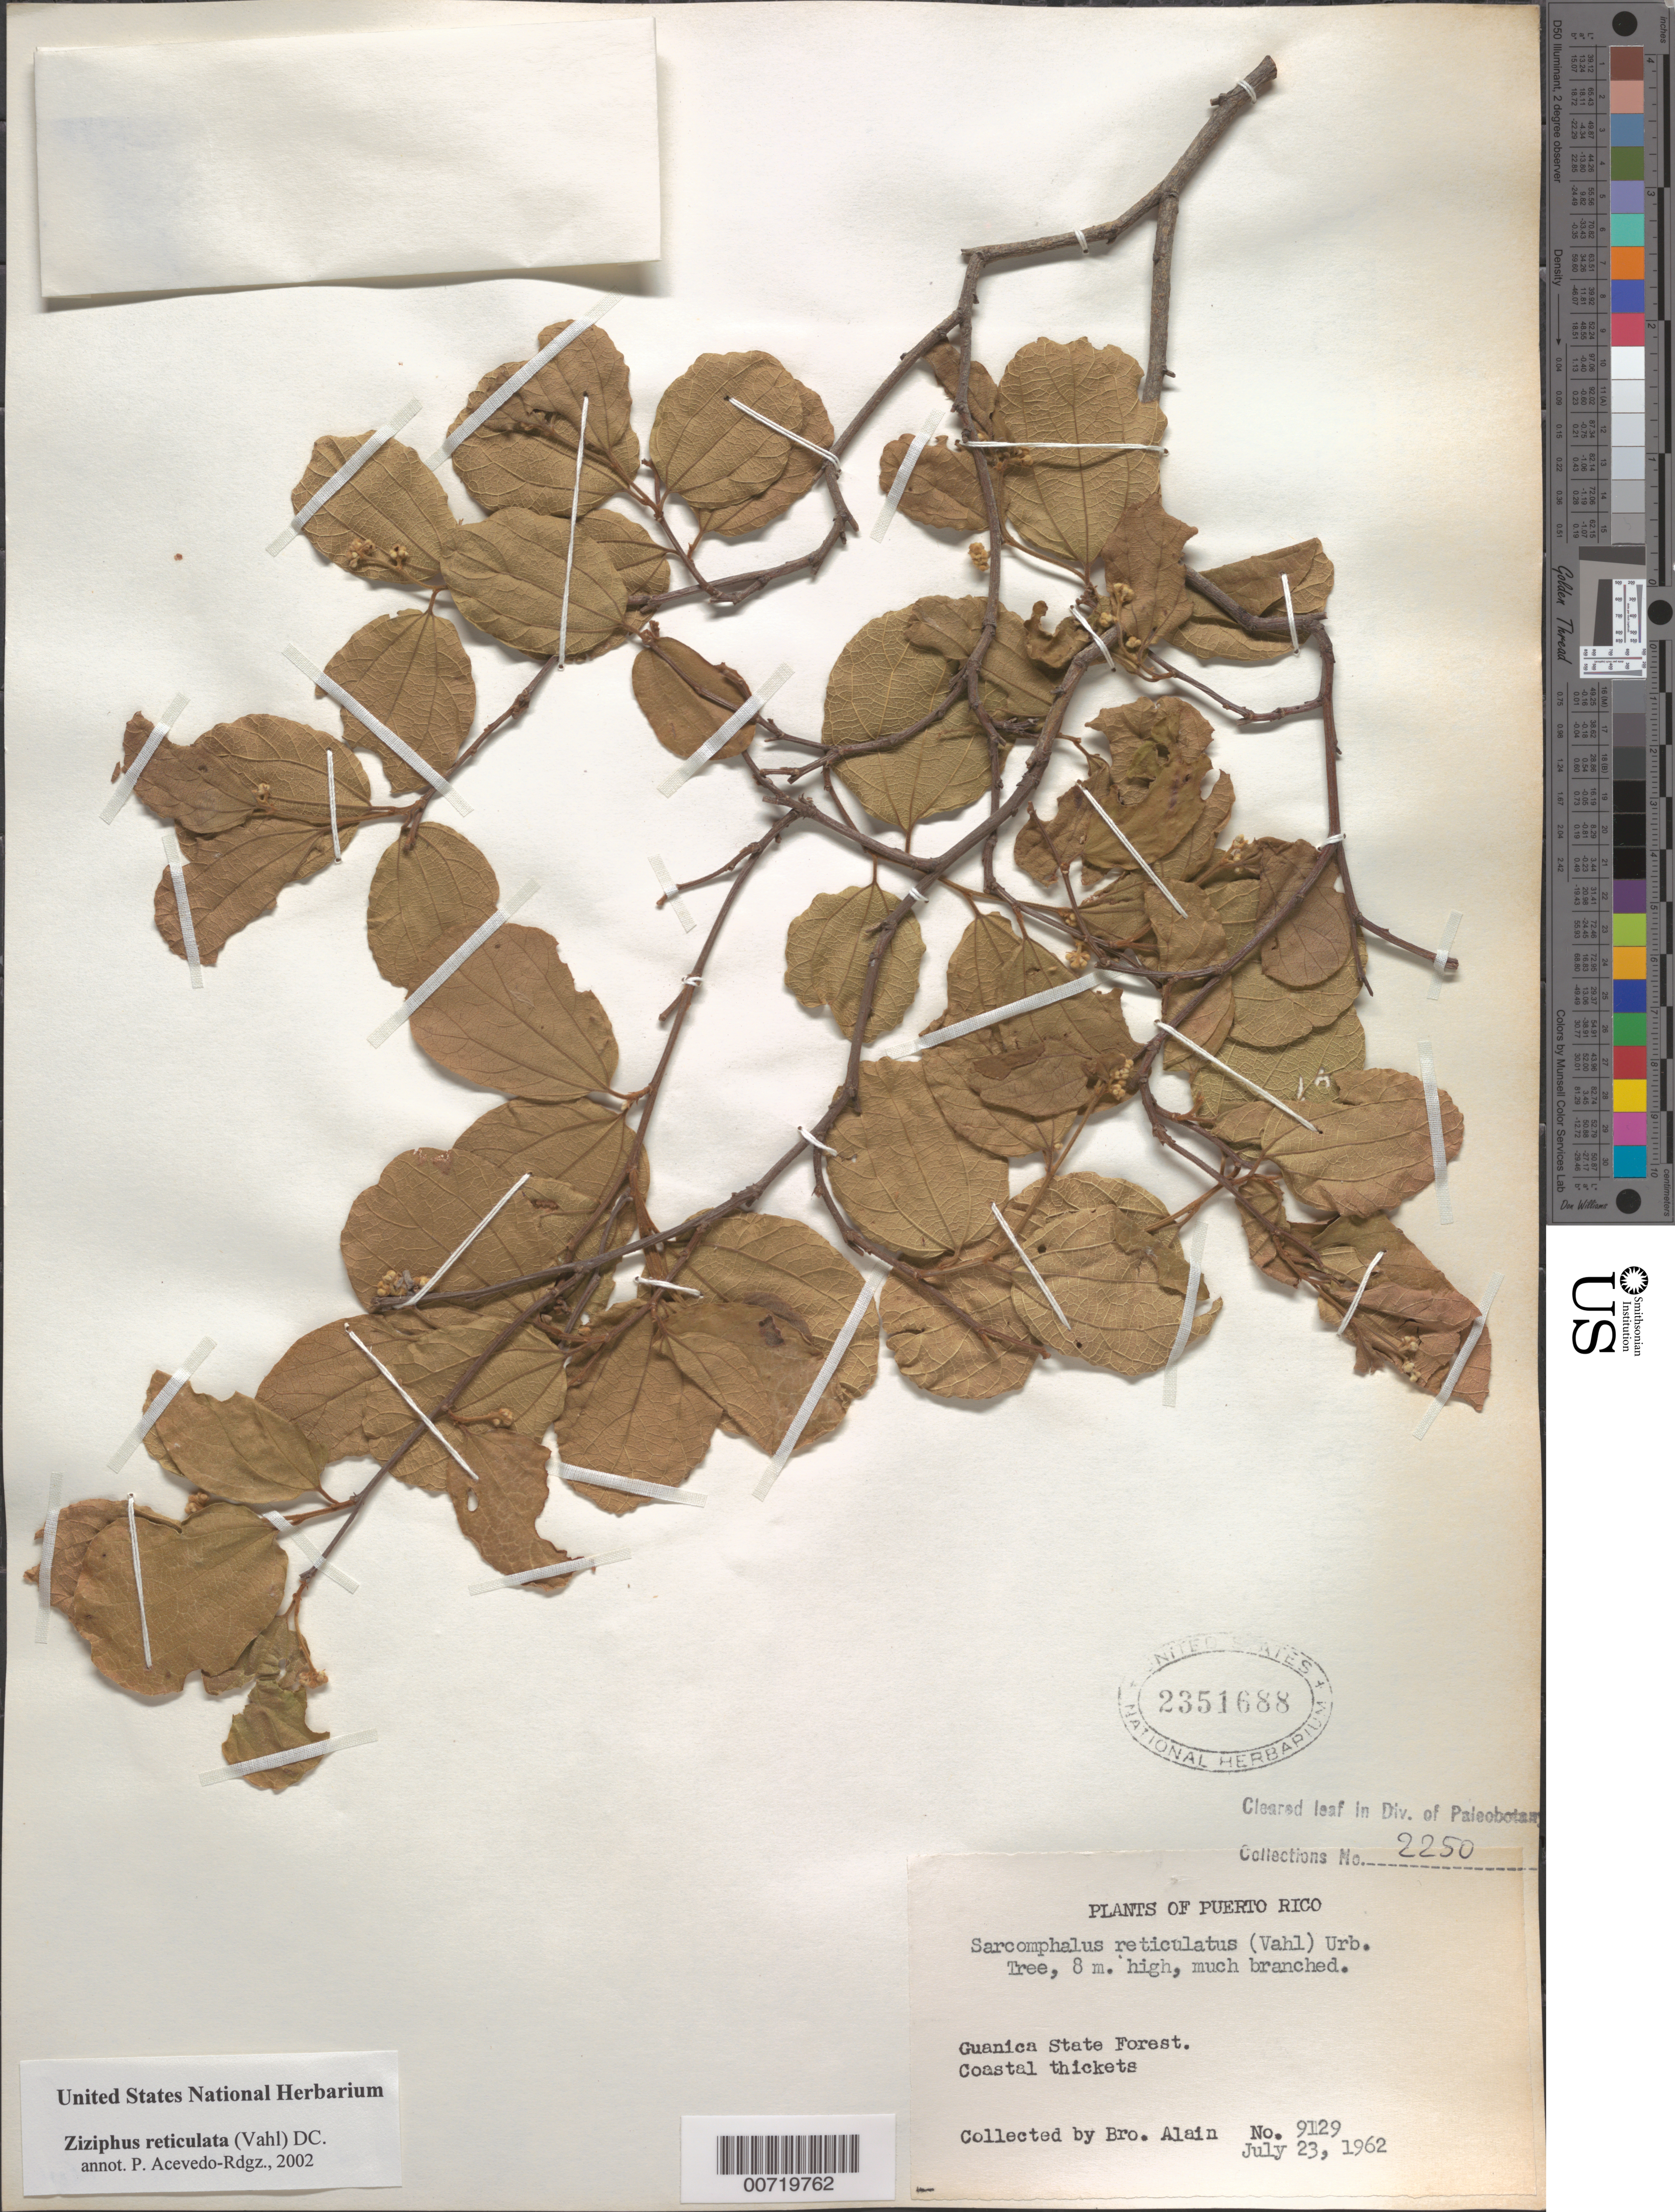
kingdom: Plantae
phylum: Tracheophyta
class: Magnoliopsida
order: Rosales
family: Rhamnaceae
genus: Sarcomphalus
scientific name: Sarcomphalus reticulatus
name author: (Vahl) Urb.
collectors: A. H. Liogier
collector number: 9129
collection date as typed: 23 Jul 1962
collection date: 1962-07-23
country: Puerto Rico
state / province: Guánica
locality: Guanica State Forest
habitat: Coastal thickets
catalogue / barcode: US 2351688